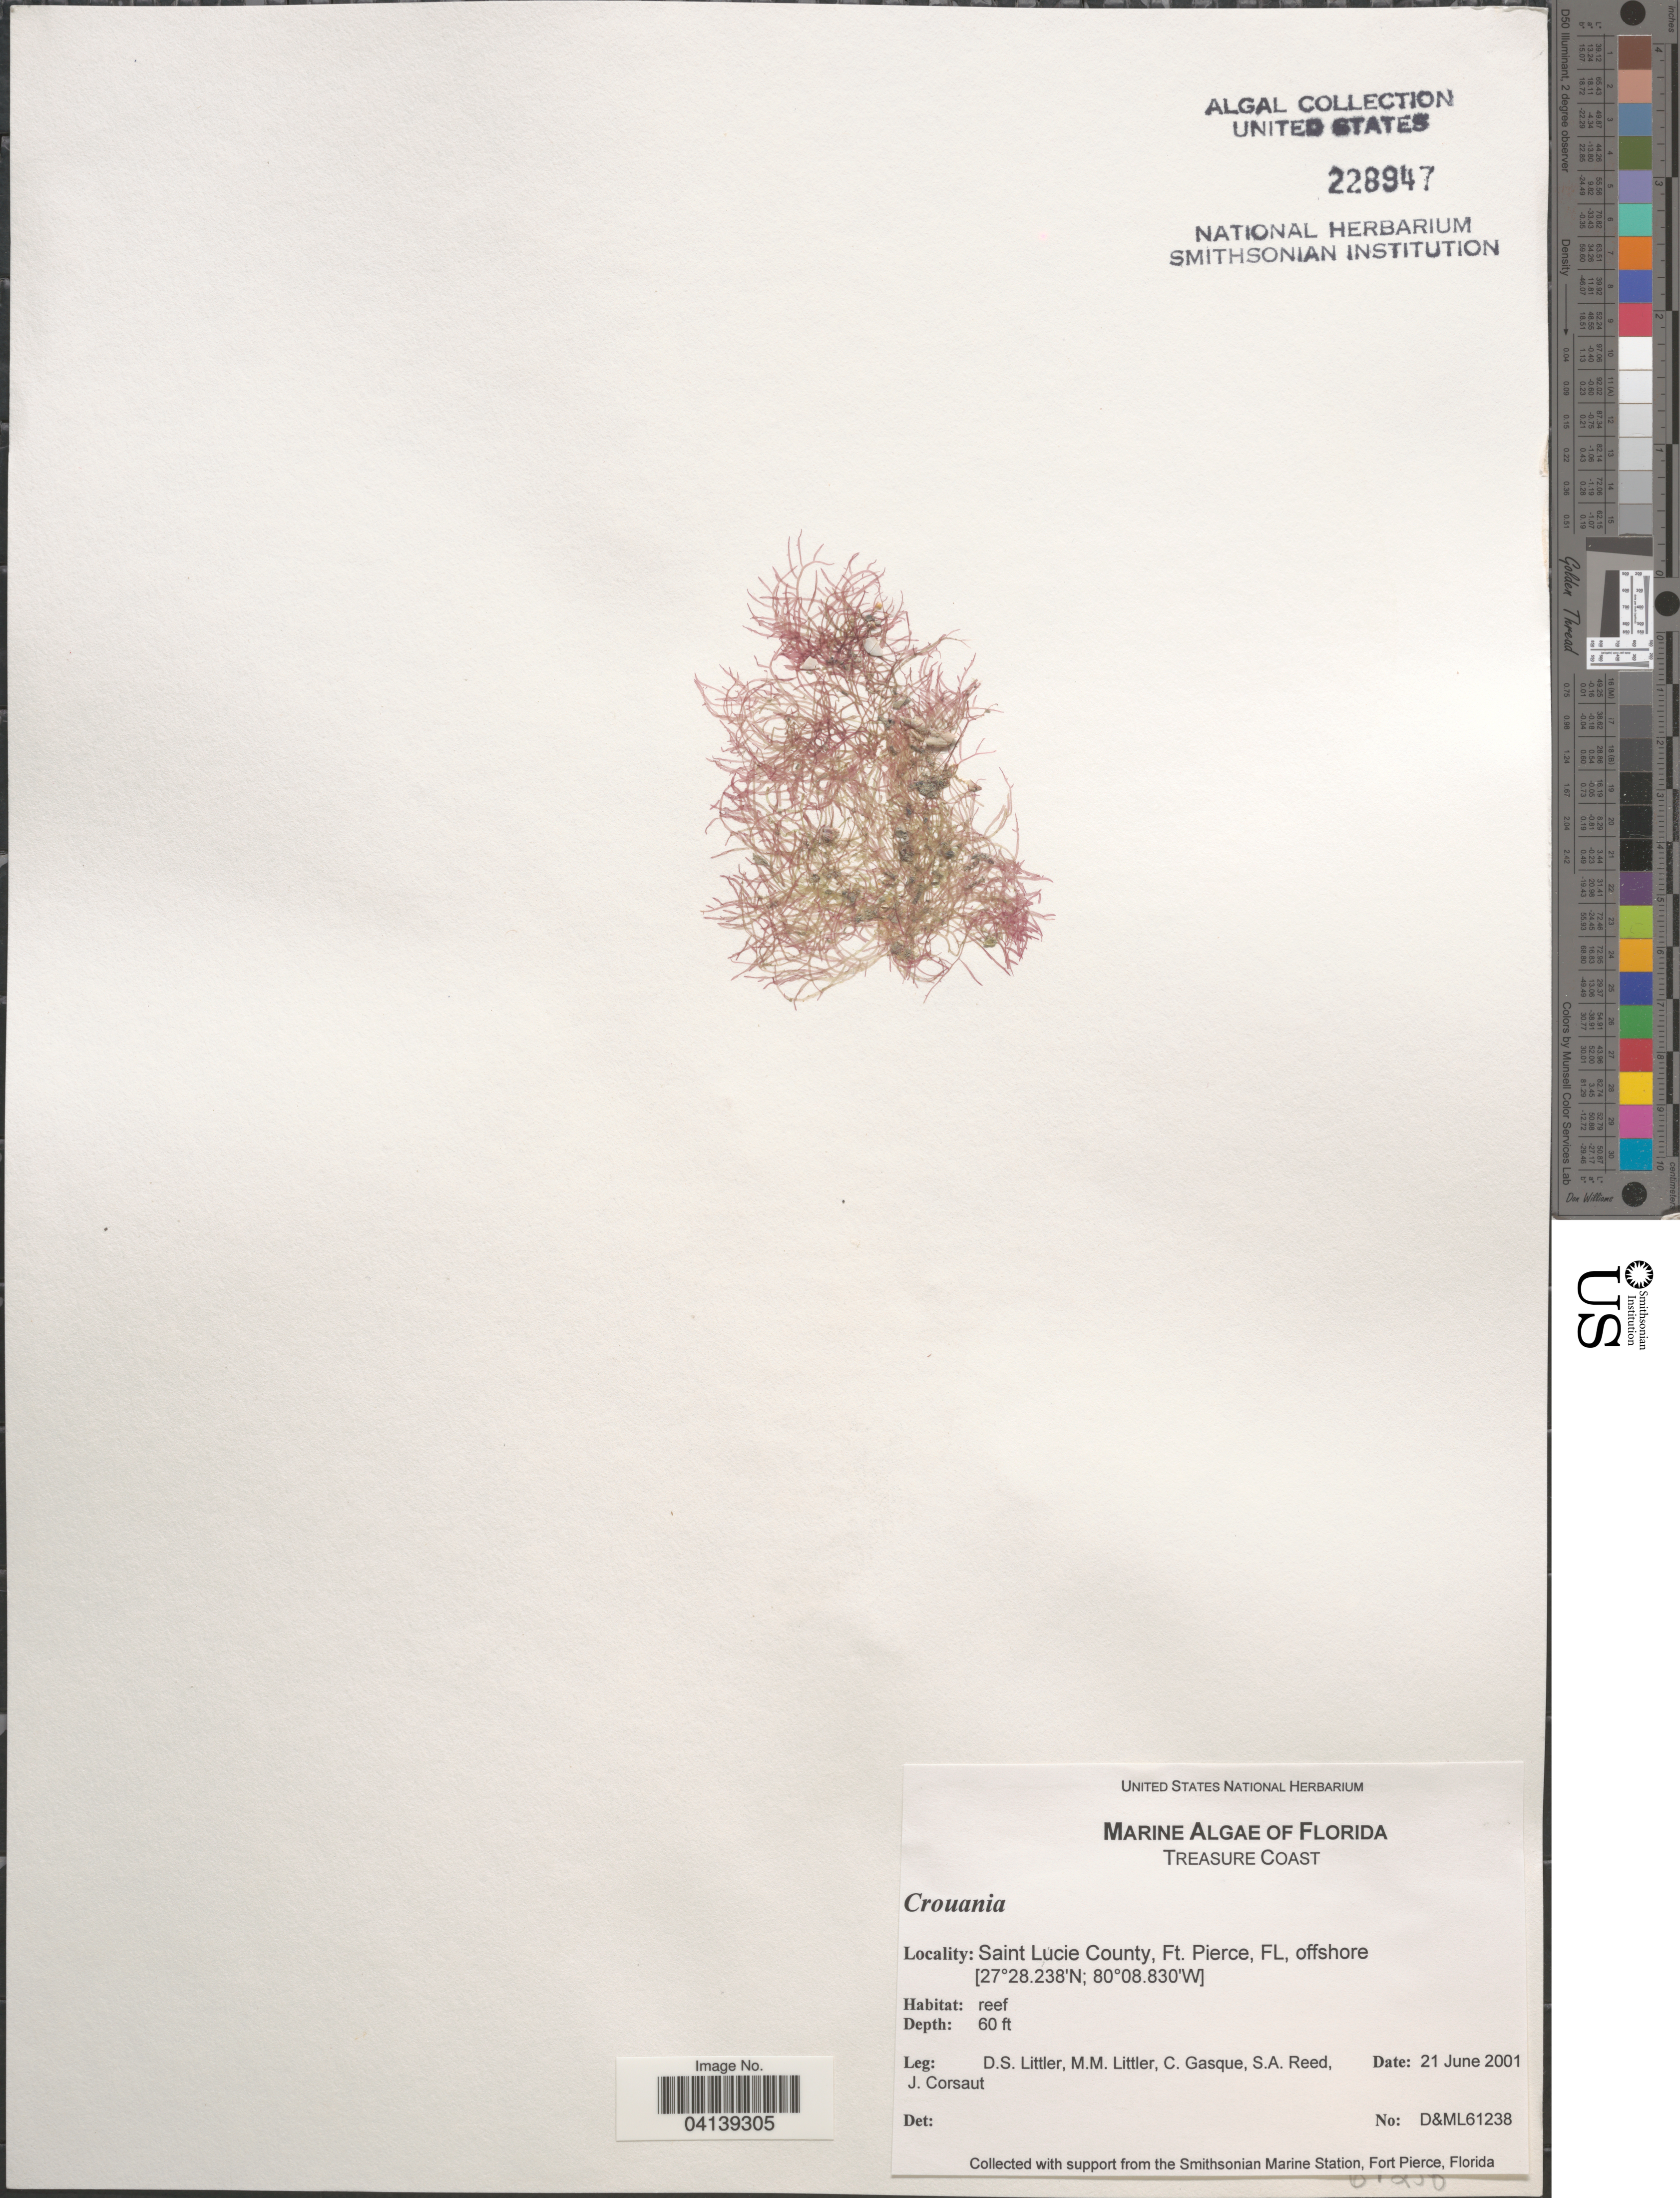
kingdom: Plantae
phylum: Rhodophyta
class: Florideophyceae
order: Ceramiales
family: Callithamniaceae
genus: Crouania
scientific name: Crouania sp.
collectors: D. S. Littler, C. Gasque, S. Reed & J. Corsaut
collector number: D&ML61238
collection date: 2001-06-21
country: United States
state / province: Florida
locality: Treasure Coast. Saint Lucie County, Ft. Pierce, offshore.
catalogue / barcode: US 228947